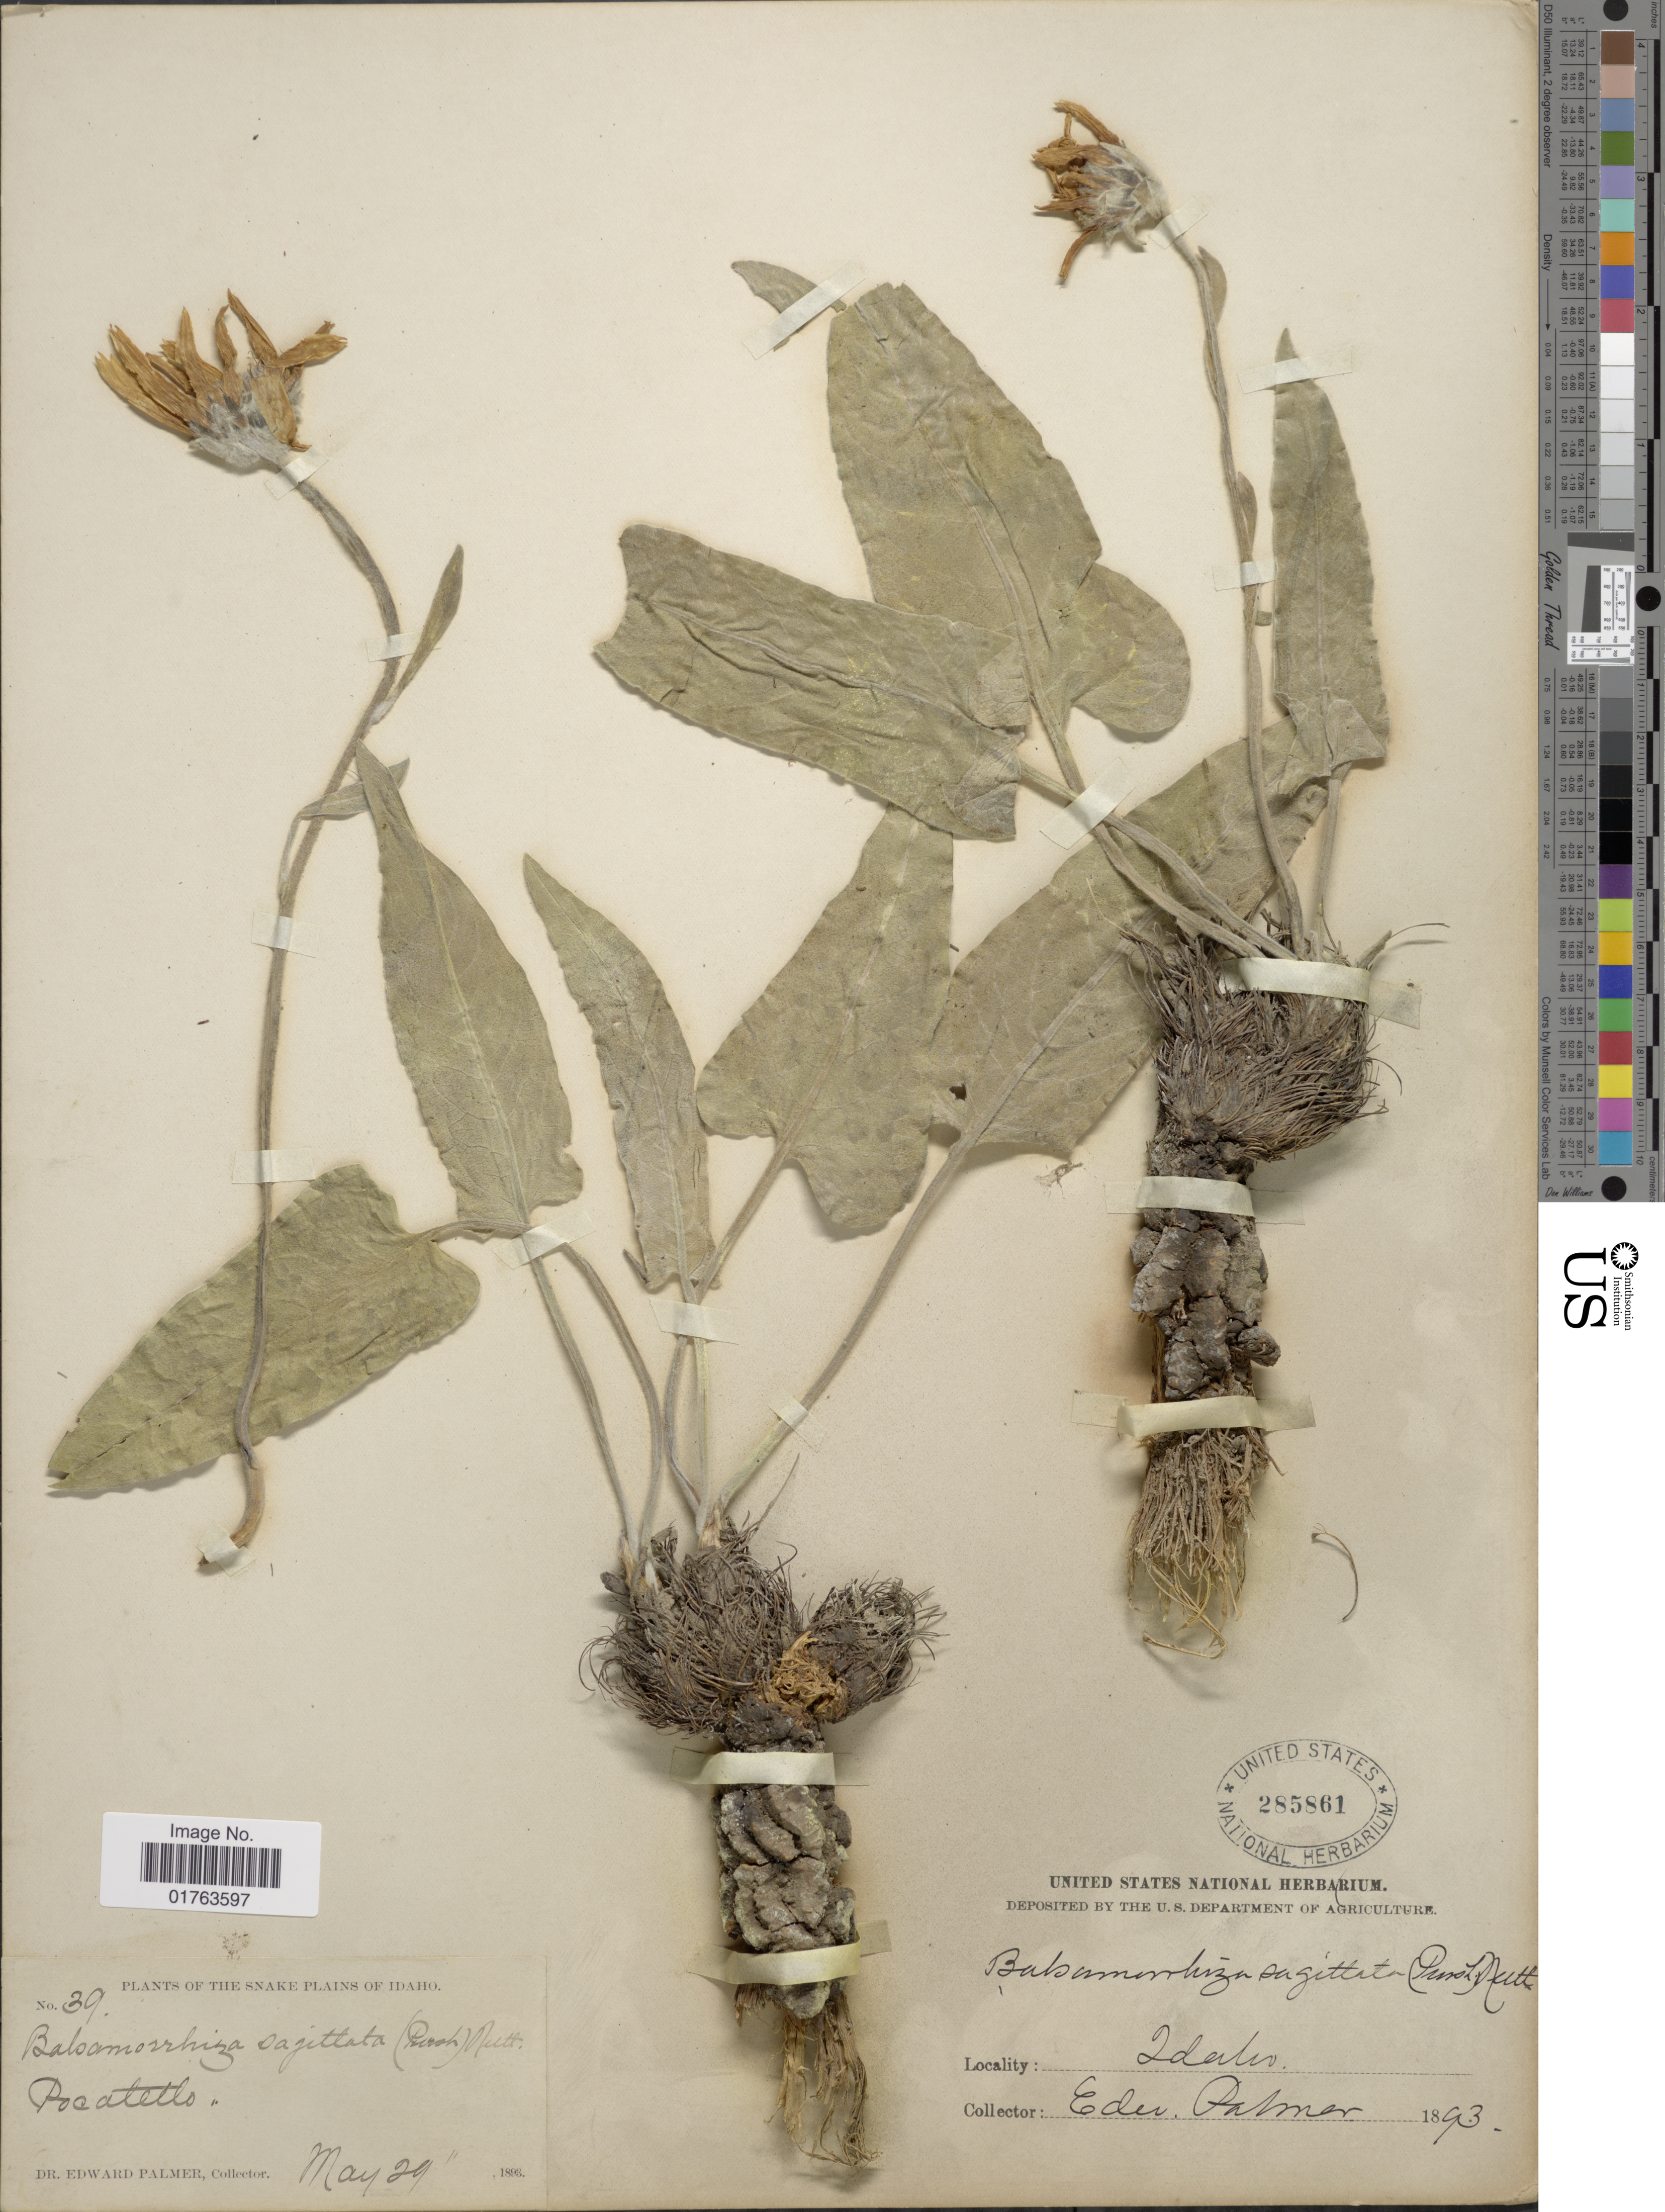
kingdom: Plantae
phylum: Tracheophyta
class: Magnoliopsida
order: Asterales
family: Asteraceae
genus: Balsamorhiza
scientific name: Balsamorhiza sagittata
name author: (Pursh) Nutt.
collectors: E. Palmer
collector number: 39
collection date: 1893-05-29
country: United States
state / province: Idaho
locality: The Snake Plains of Idaho, Pocatetlo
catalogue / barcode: US 285861